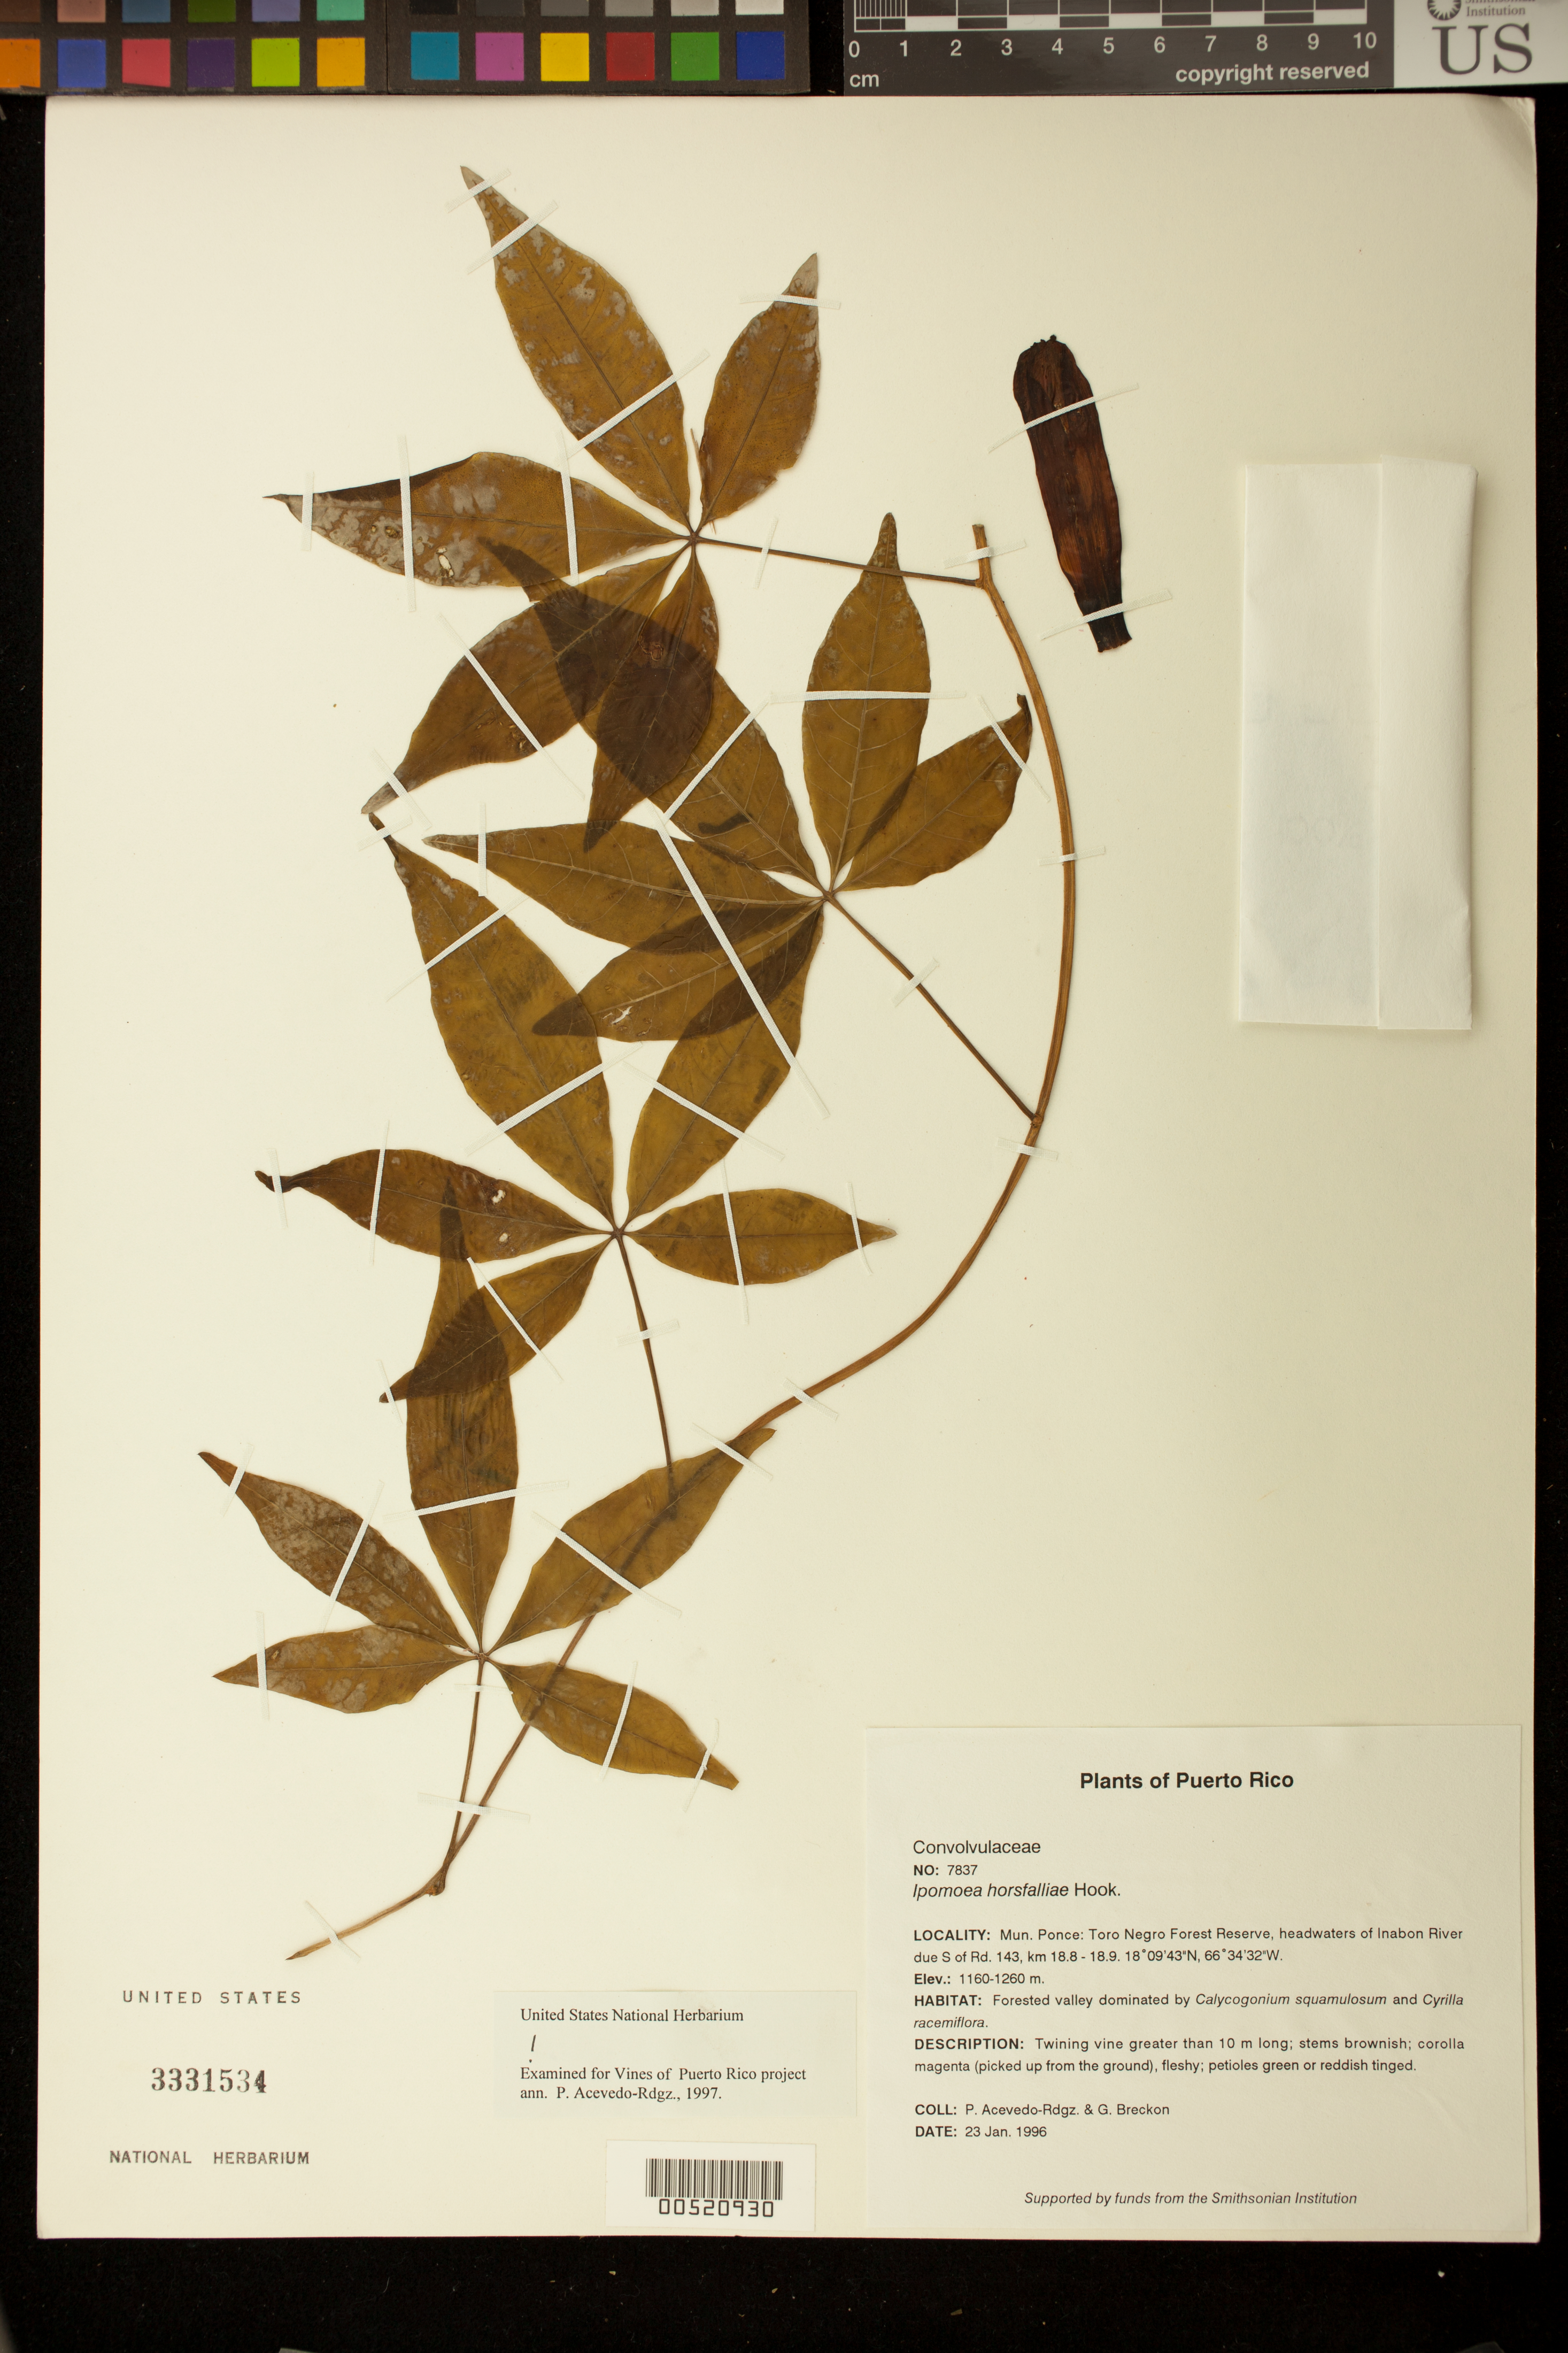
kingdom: Plantae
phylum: Tracheophyta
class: Magnoliopsida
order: Solanales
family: Convolvulaceae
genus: Ipomoea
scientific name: Ipomoea horsfalliae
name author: Hook.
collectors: P. Acevedo-Rodr. & G. J. Breckon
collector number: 7837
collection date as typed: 23 Jan 1996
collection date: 1996-01-23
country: Puerto Rico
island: Puerto Rico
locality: Mun. Ponce: Toro Negro Forest Reserve, headwaters of Inabon River due S of Rd. 143, km 18.8 - 18.9.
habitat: Forested valley.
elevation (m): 1160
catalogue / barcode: US 3331534